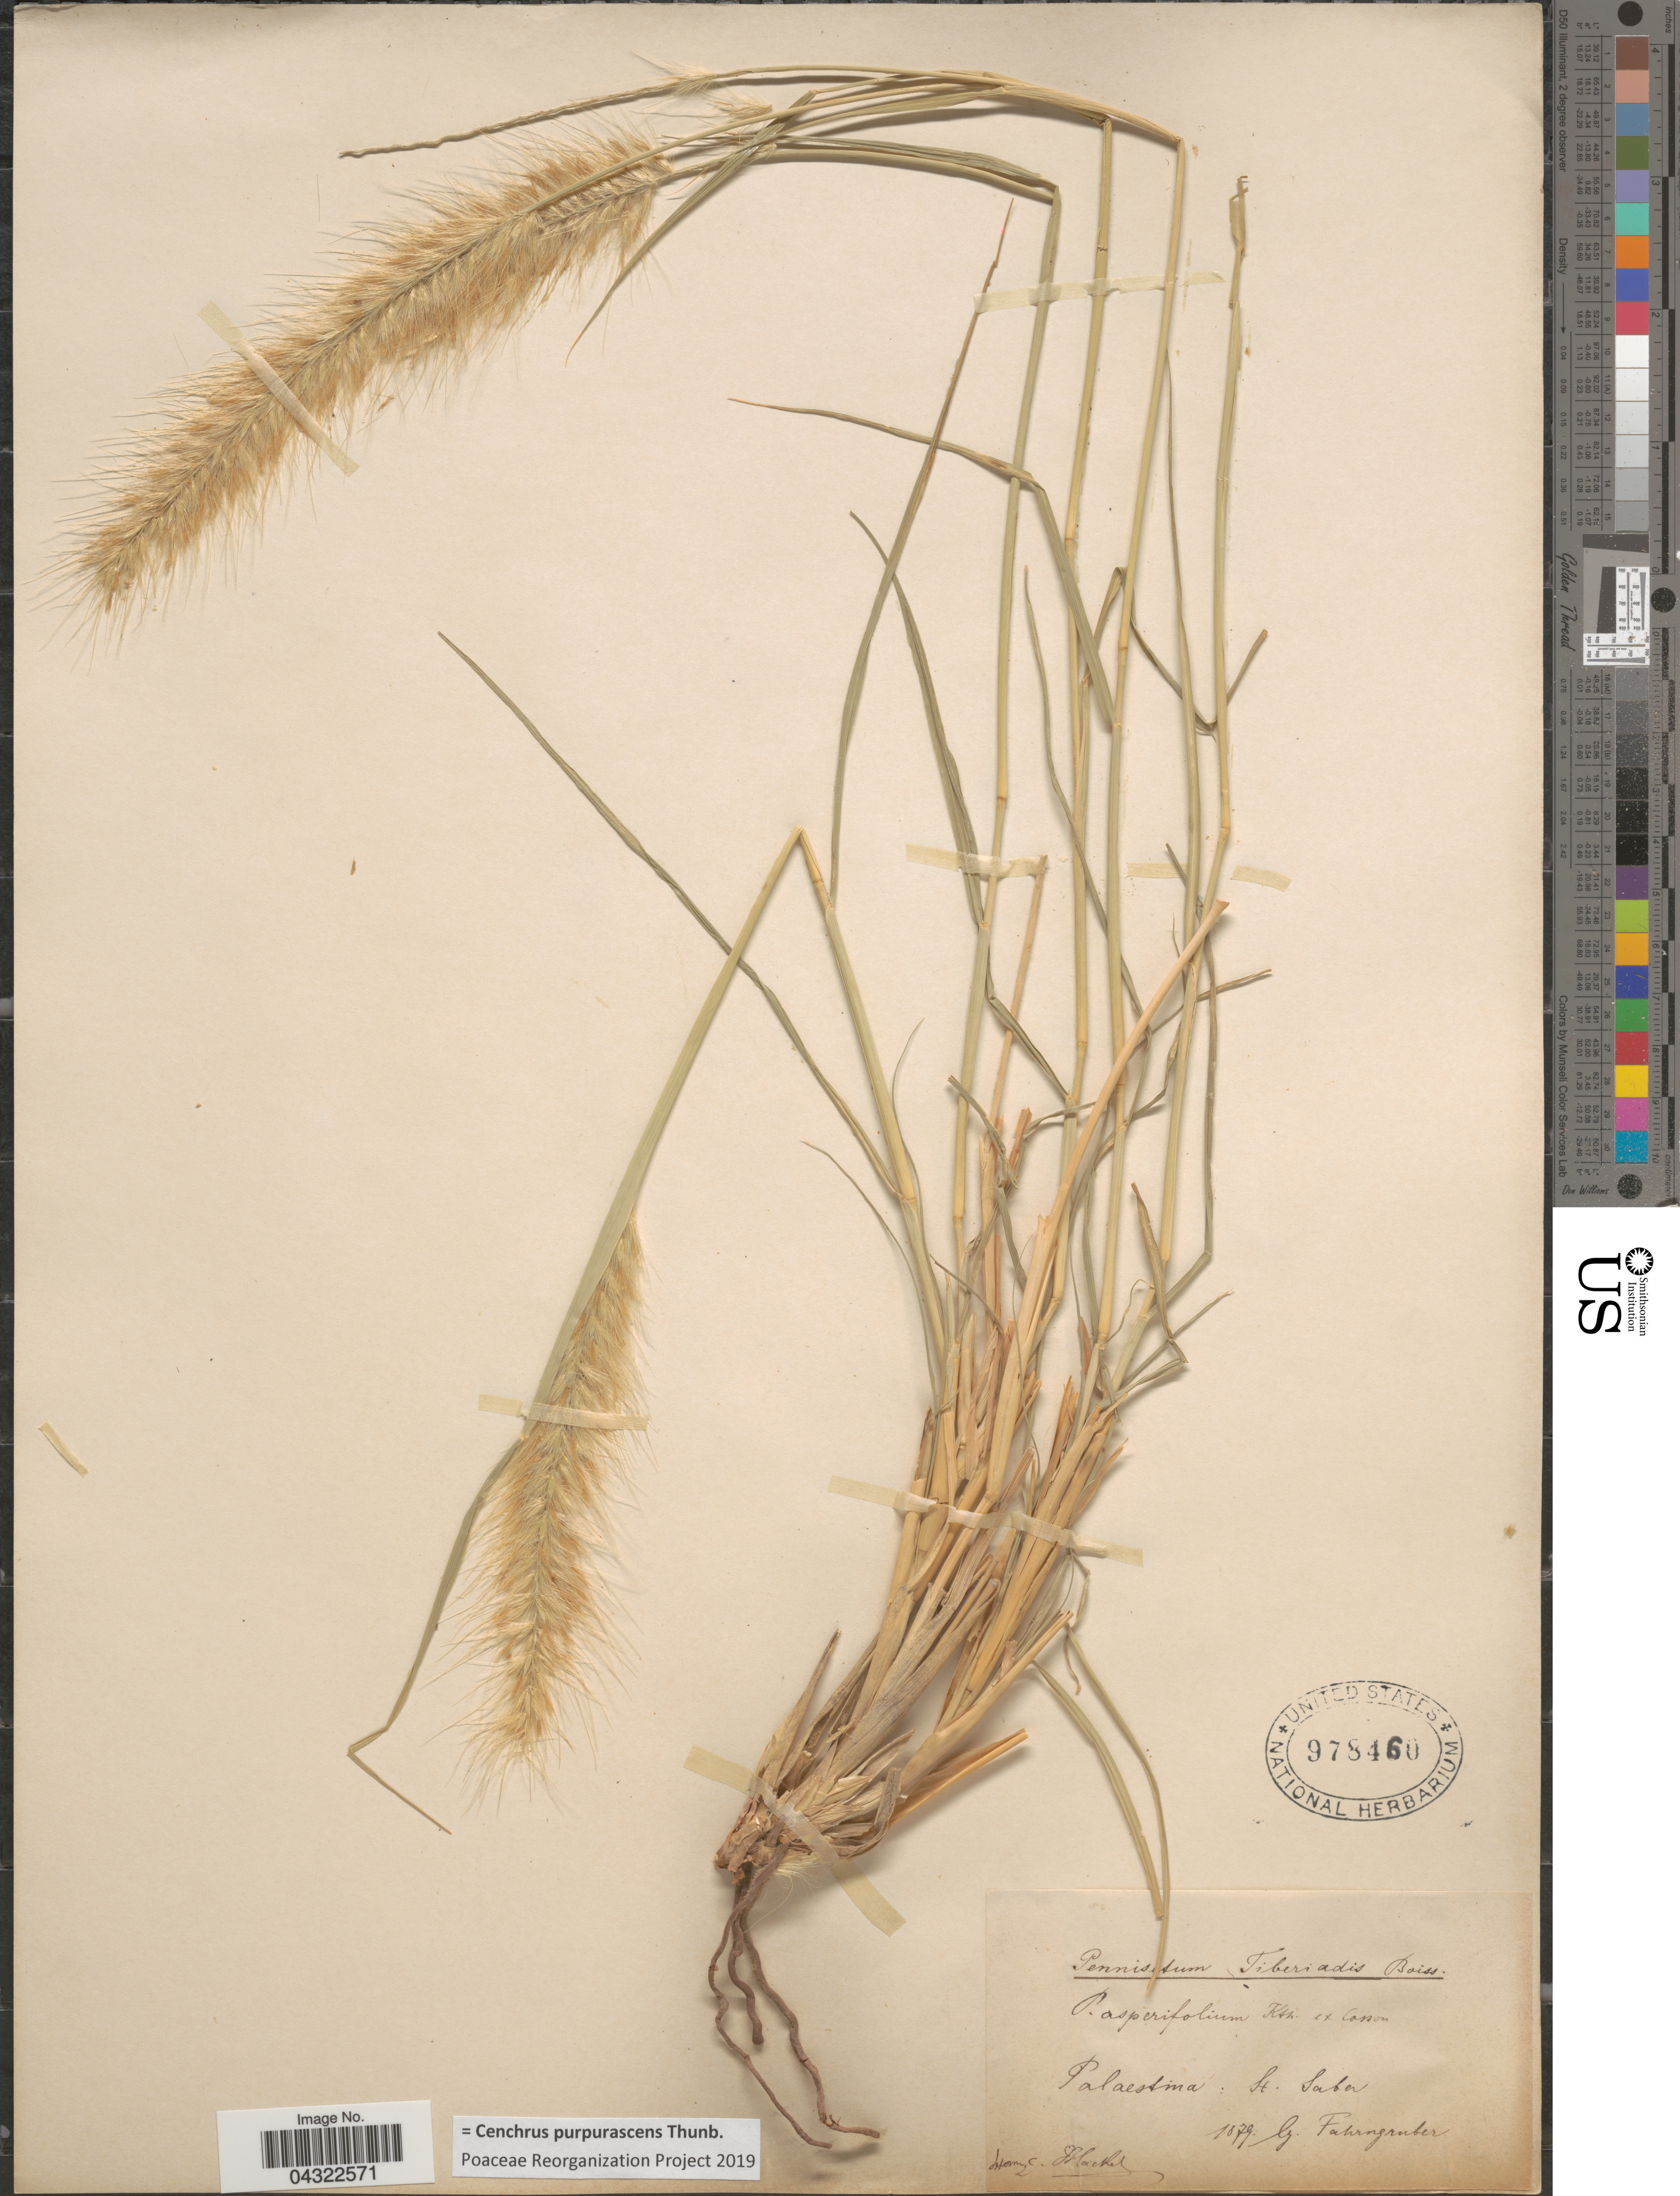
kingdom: Plantae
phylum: Tracheophyta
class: Liliopsida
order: Poales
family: Poaceae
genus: Cenchrus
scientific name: Cenchrus purpurascens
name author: Thunb.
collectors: Fahrngruber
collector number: s.n .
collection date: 1879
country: Israel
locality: Palaestina: St. Saba.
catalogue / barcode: US 978460